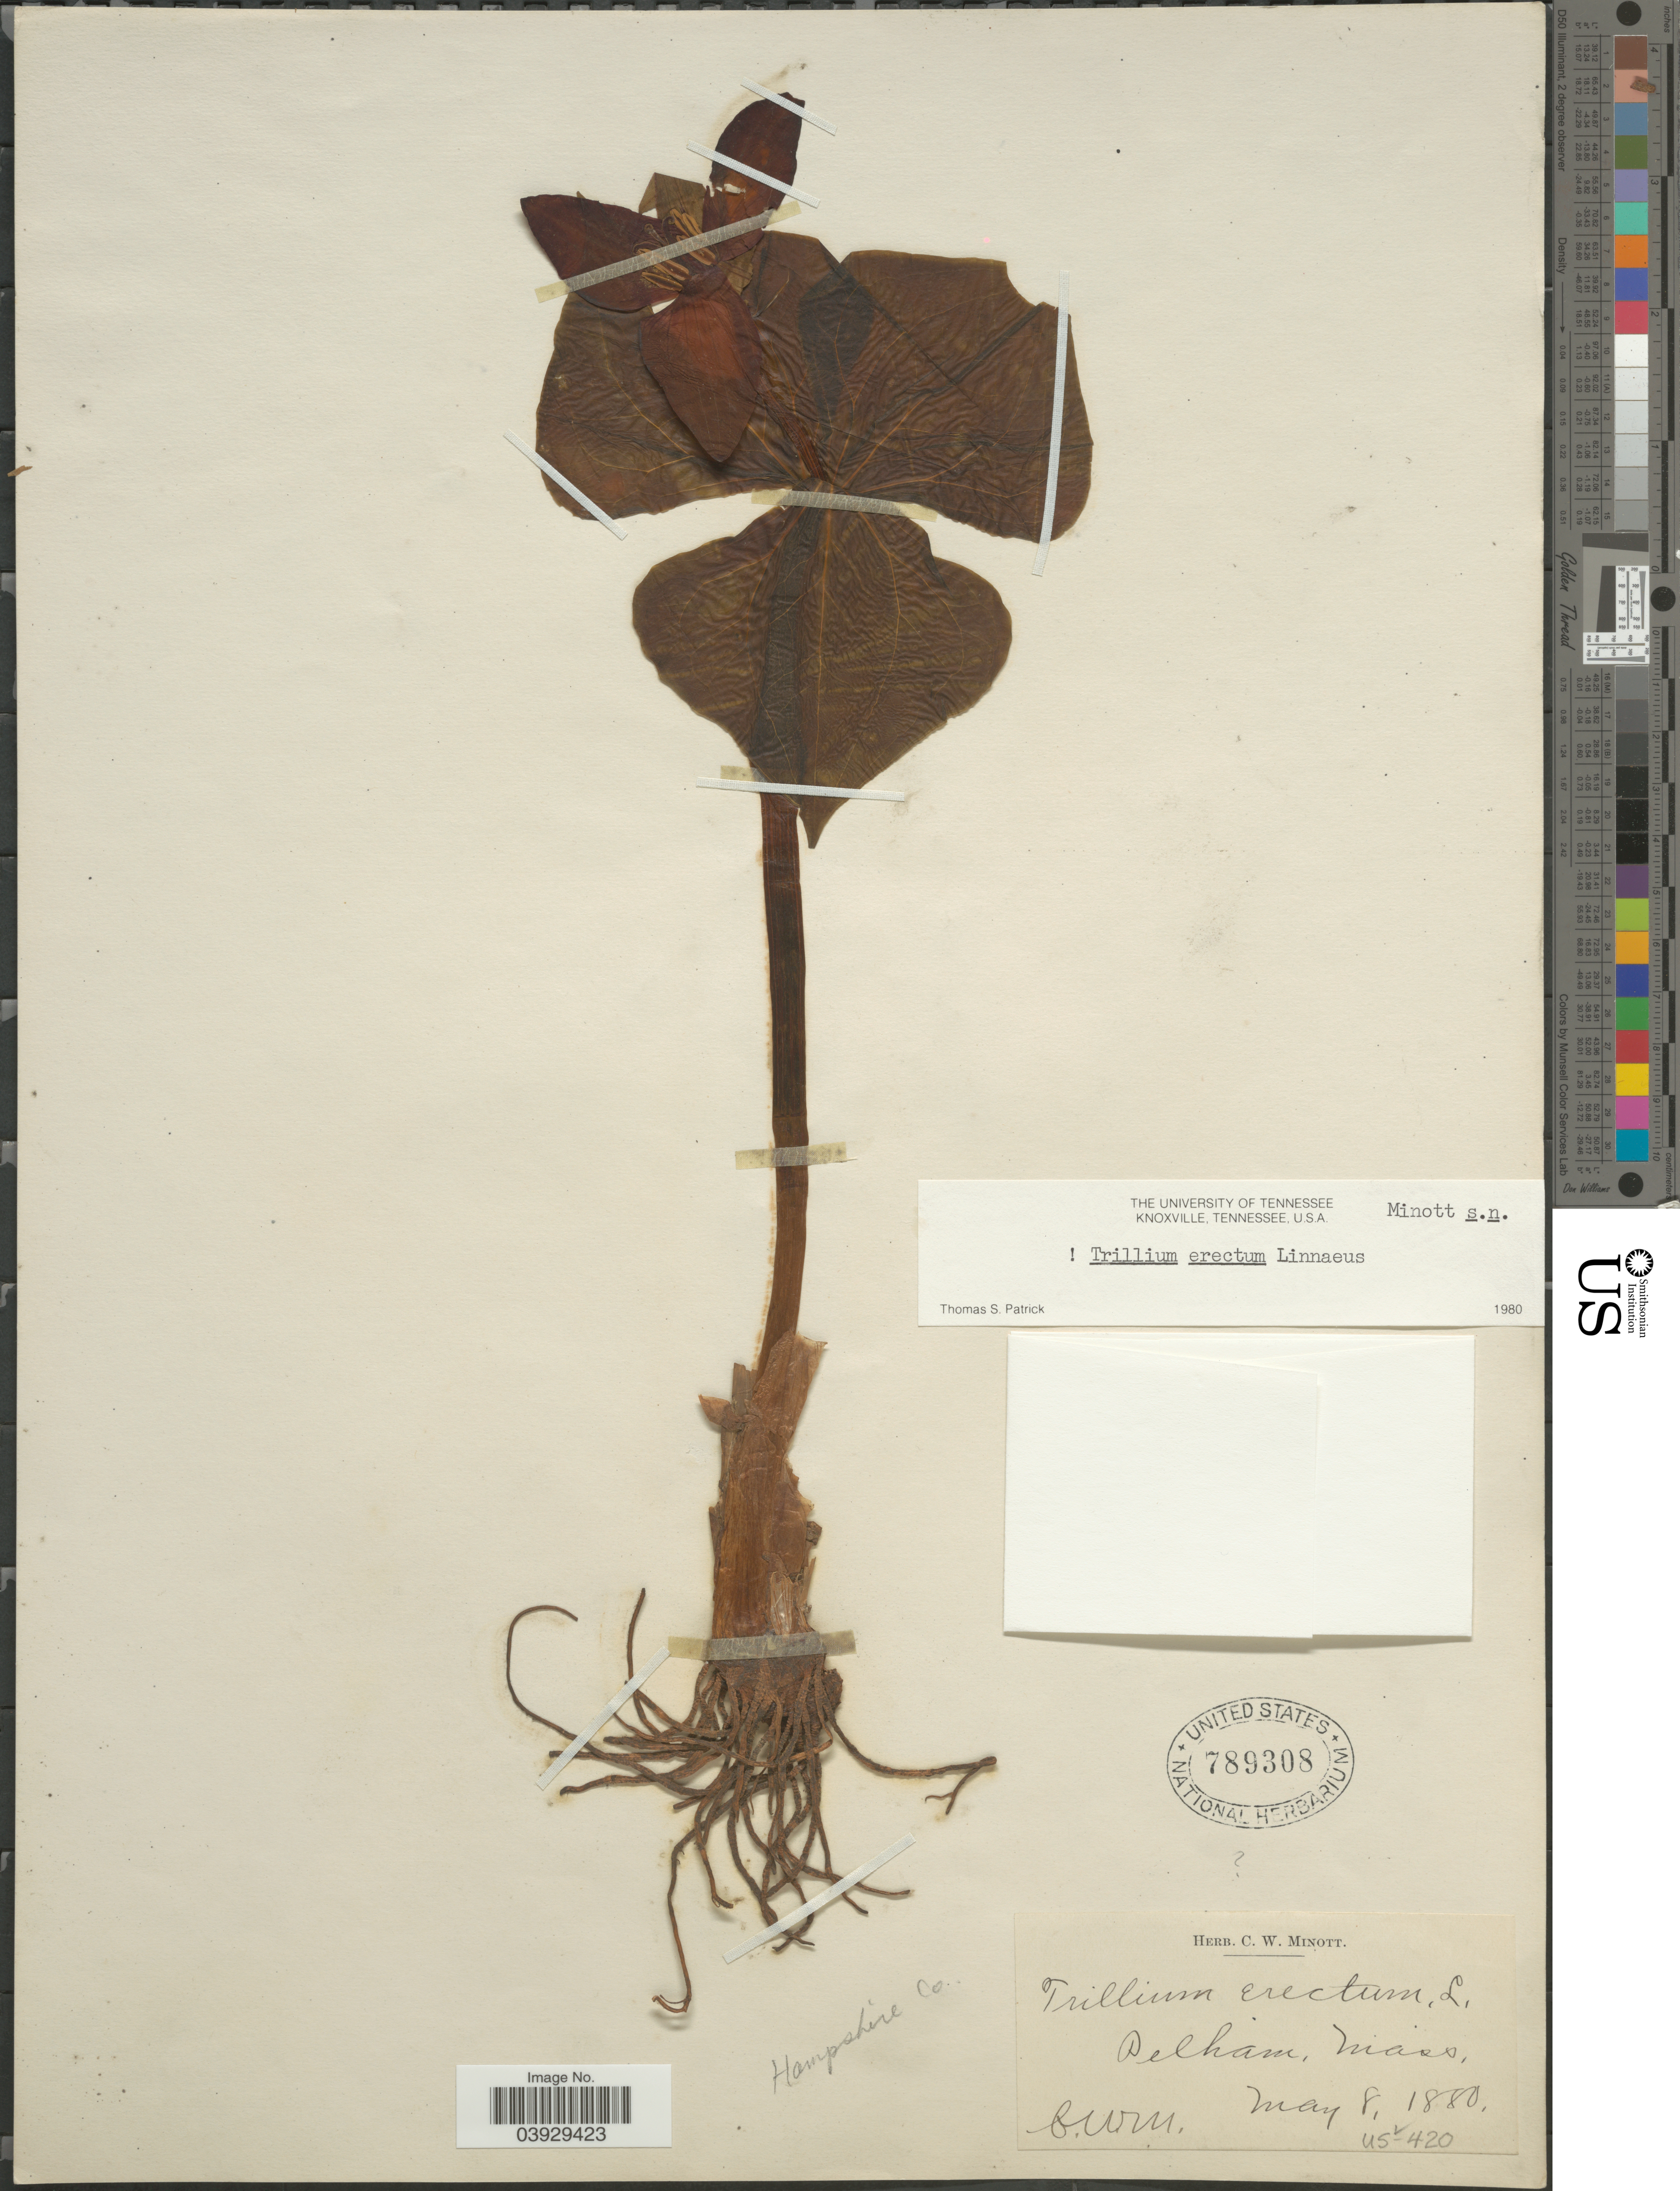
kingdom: Plantae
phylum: Tracheophyta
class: Liliopsida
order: Liliales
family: Melanthiaceae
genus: Trillium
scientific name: Trillium erectum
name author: L.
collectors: C. Minott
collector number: US-420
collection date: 1880-05-08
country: United States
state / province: Massachusetts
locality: Hampshire Co. Pelham.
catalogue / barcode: US 789308